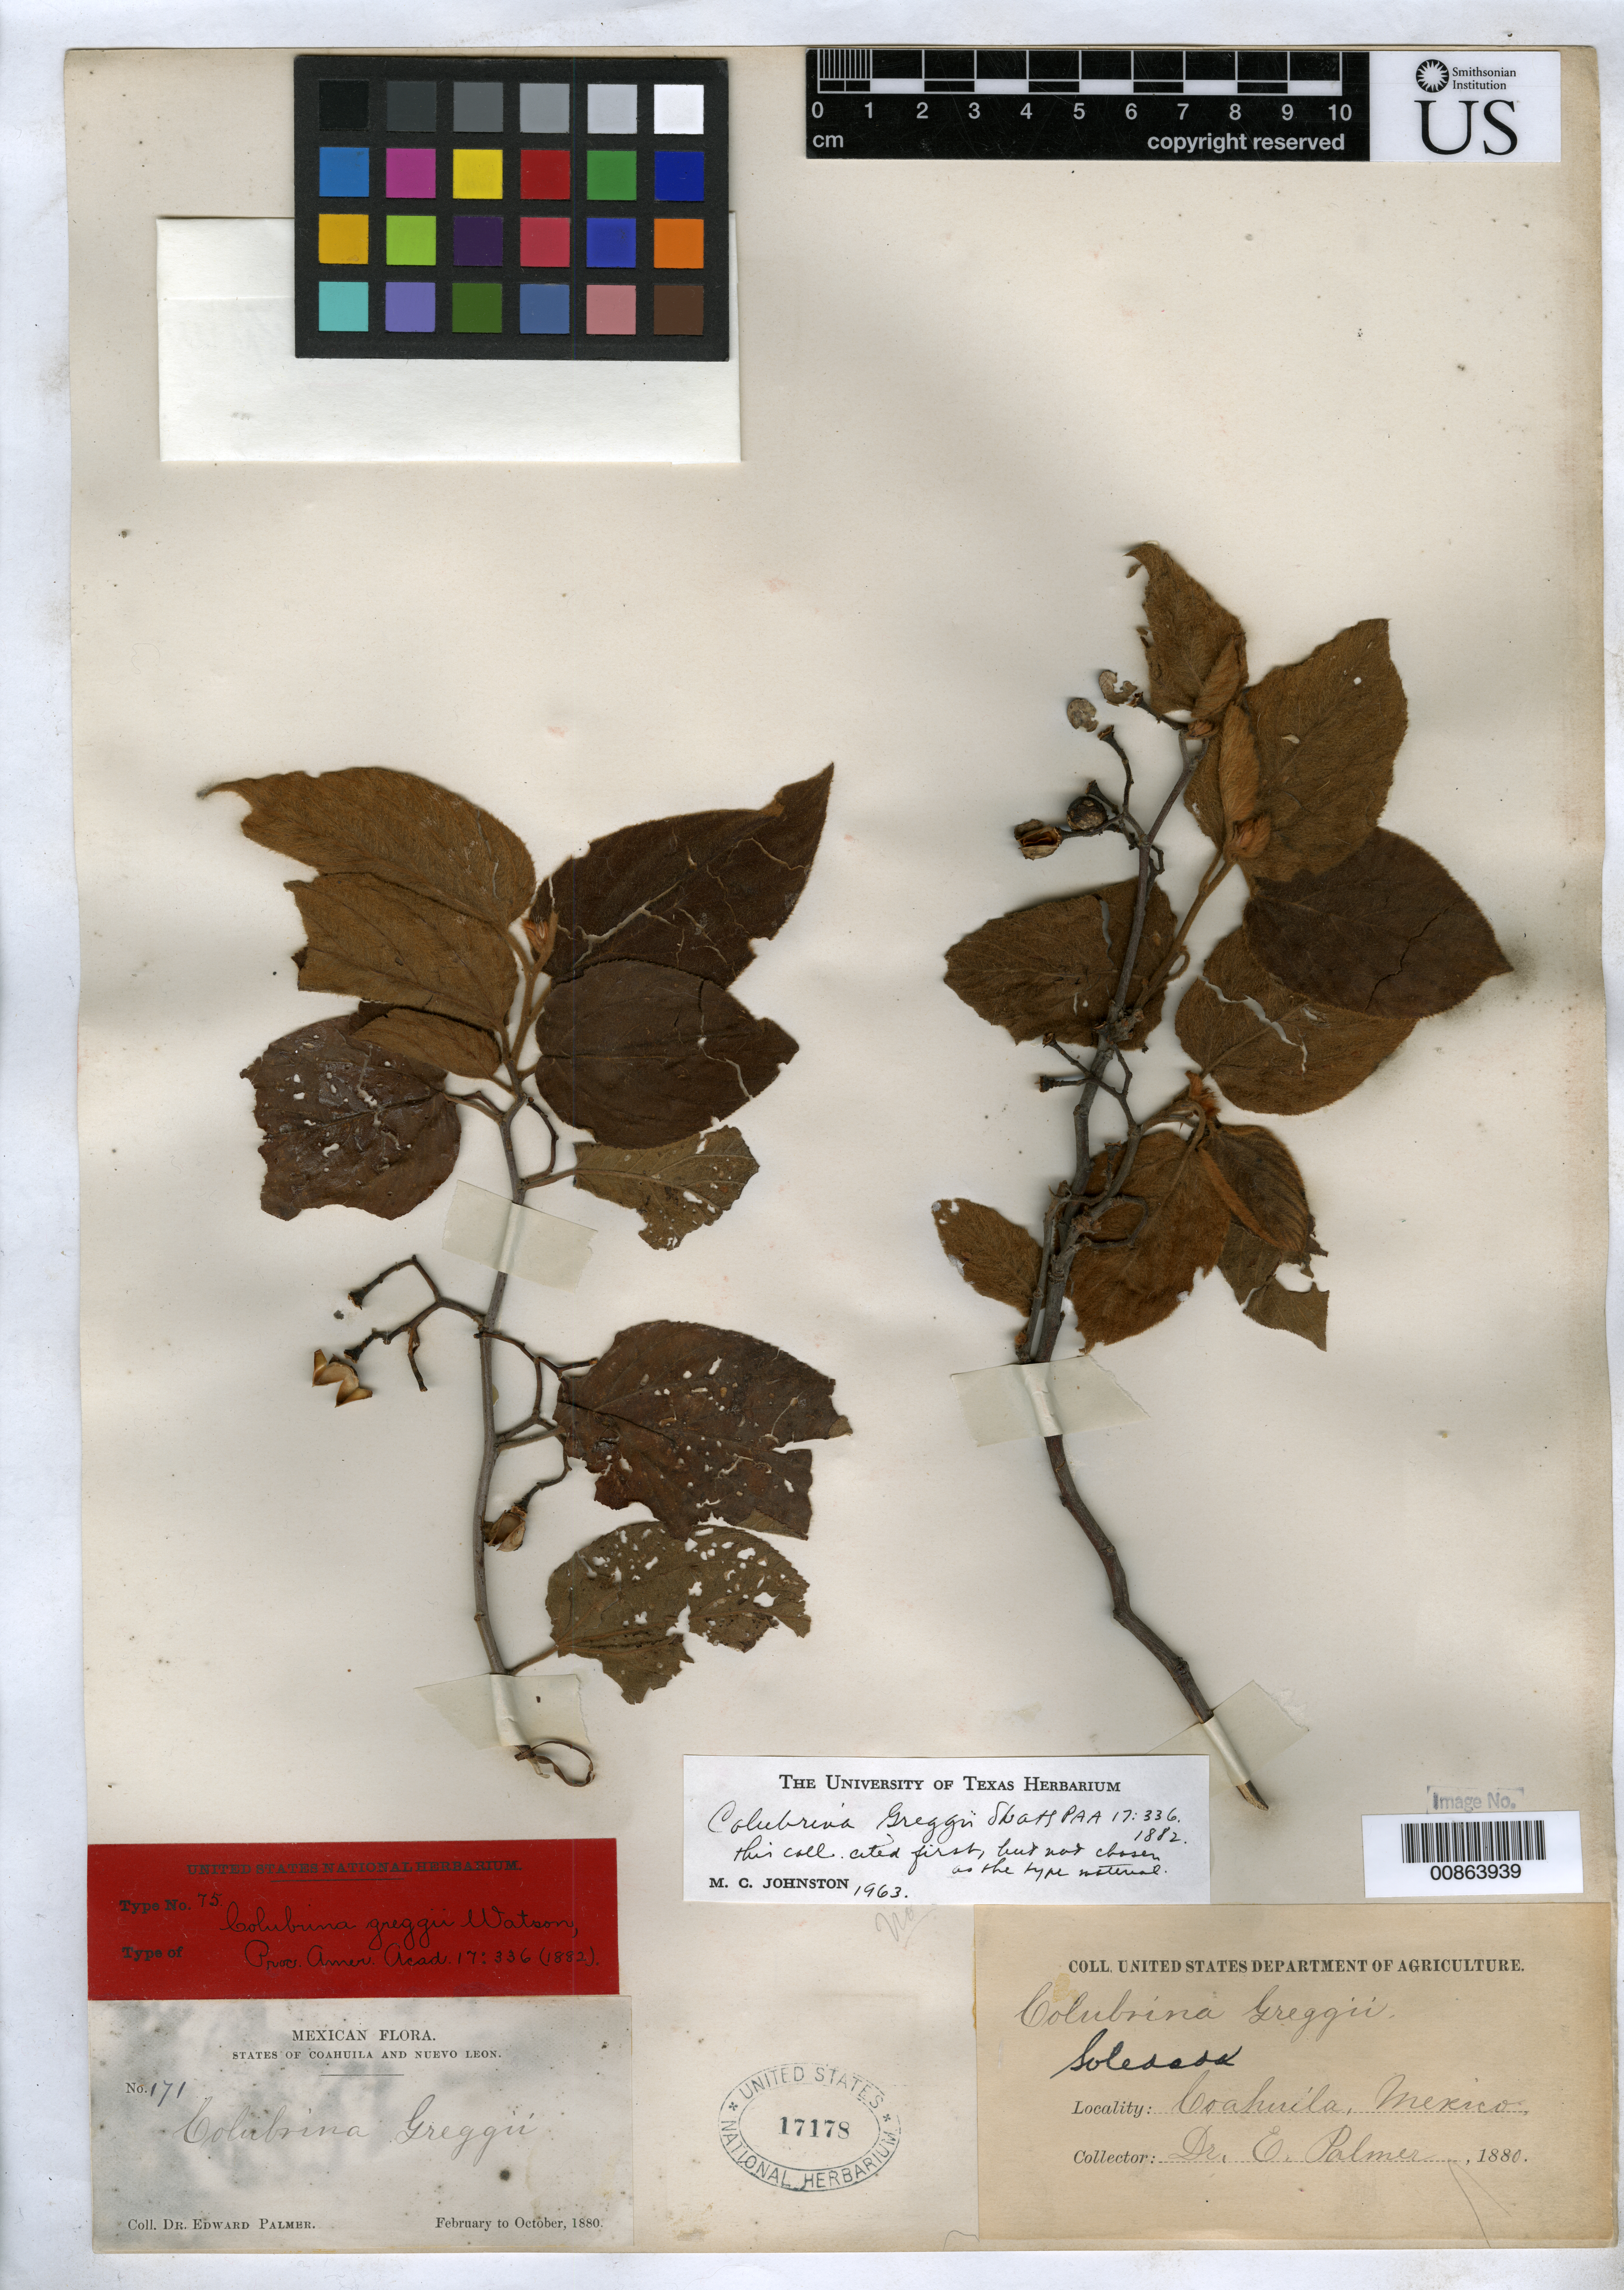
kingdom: Plantae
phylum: Tracheophyta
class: Magnoliopsida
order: Rosales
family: Rhamnaceae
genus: Colubrina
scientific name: Colubrina greggii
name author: S. Watson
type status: Syntype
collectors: E. Palmer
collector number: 171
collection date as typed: Feb 1880 to -- Oct 1880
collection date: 1880-02/1880-10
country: Mexico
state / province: Coahuila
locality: Soledad, Coahuila.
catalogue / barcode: US 17178